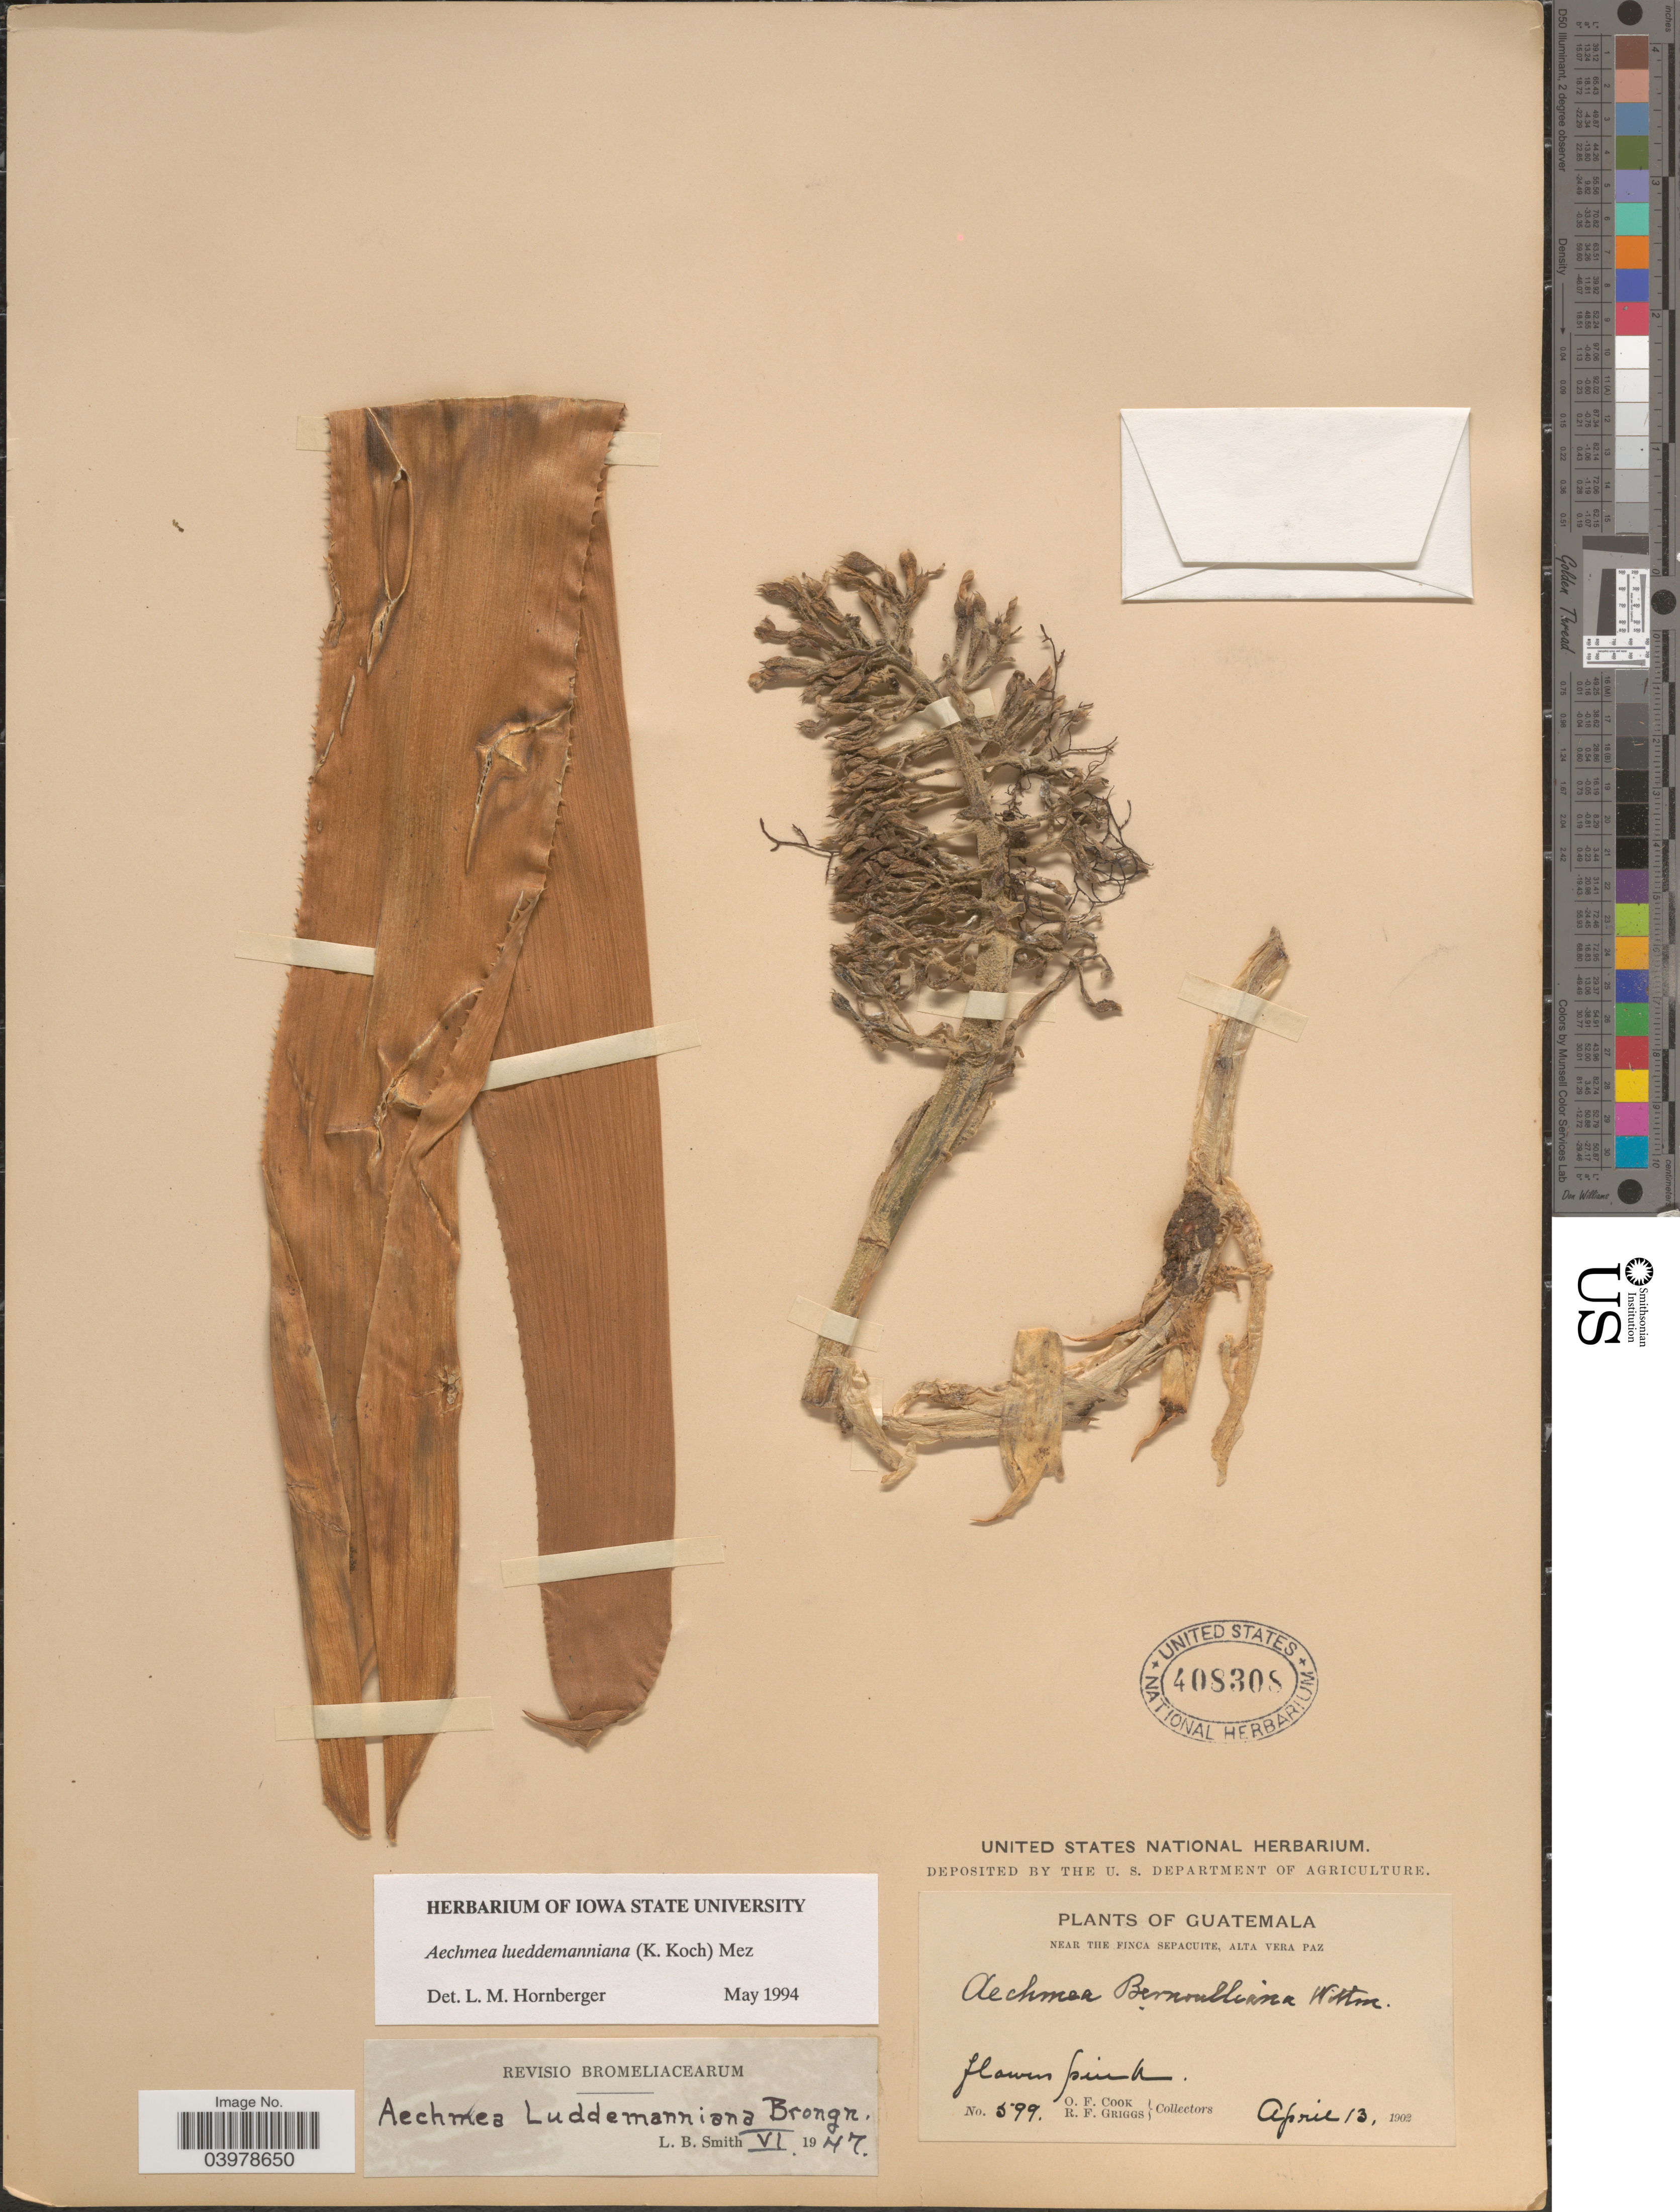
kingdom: Plantae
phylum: Tracheophyta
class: Liliopsida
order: Poales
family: Bromeliaceae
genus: Aechmea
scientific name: Aechmea lueddemanniana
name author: (K. Koch) Mez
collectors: O. F. Cook & R. F. Griggs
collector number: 599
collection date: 1902-04-13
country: Guatemala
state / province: Alta Verapaz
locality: Near the Finca Sepacuite, Alta Vera Paz.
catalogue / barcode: US 408308